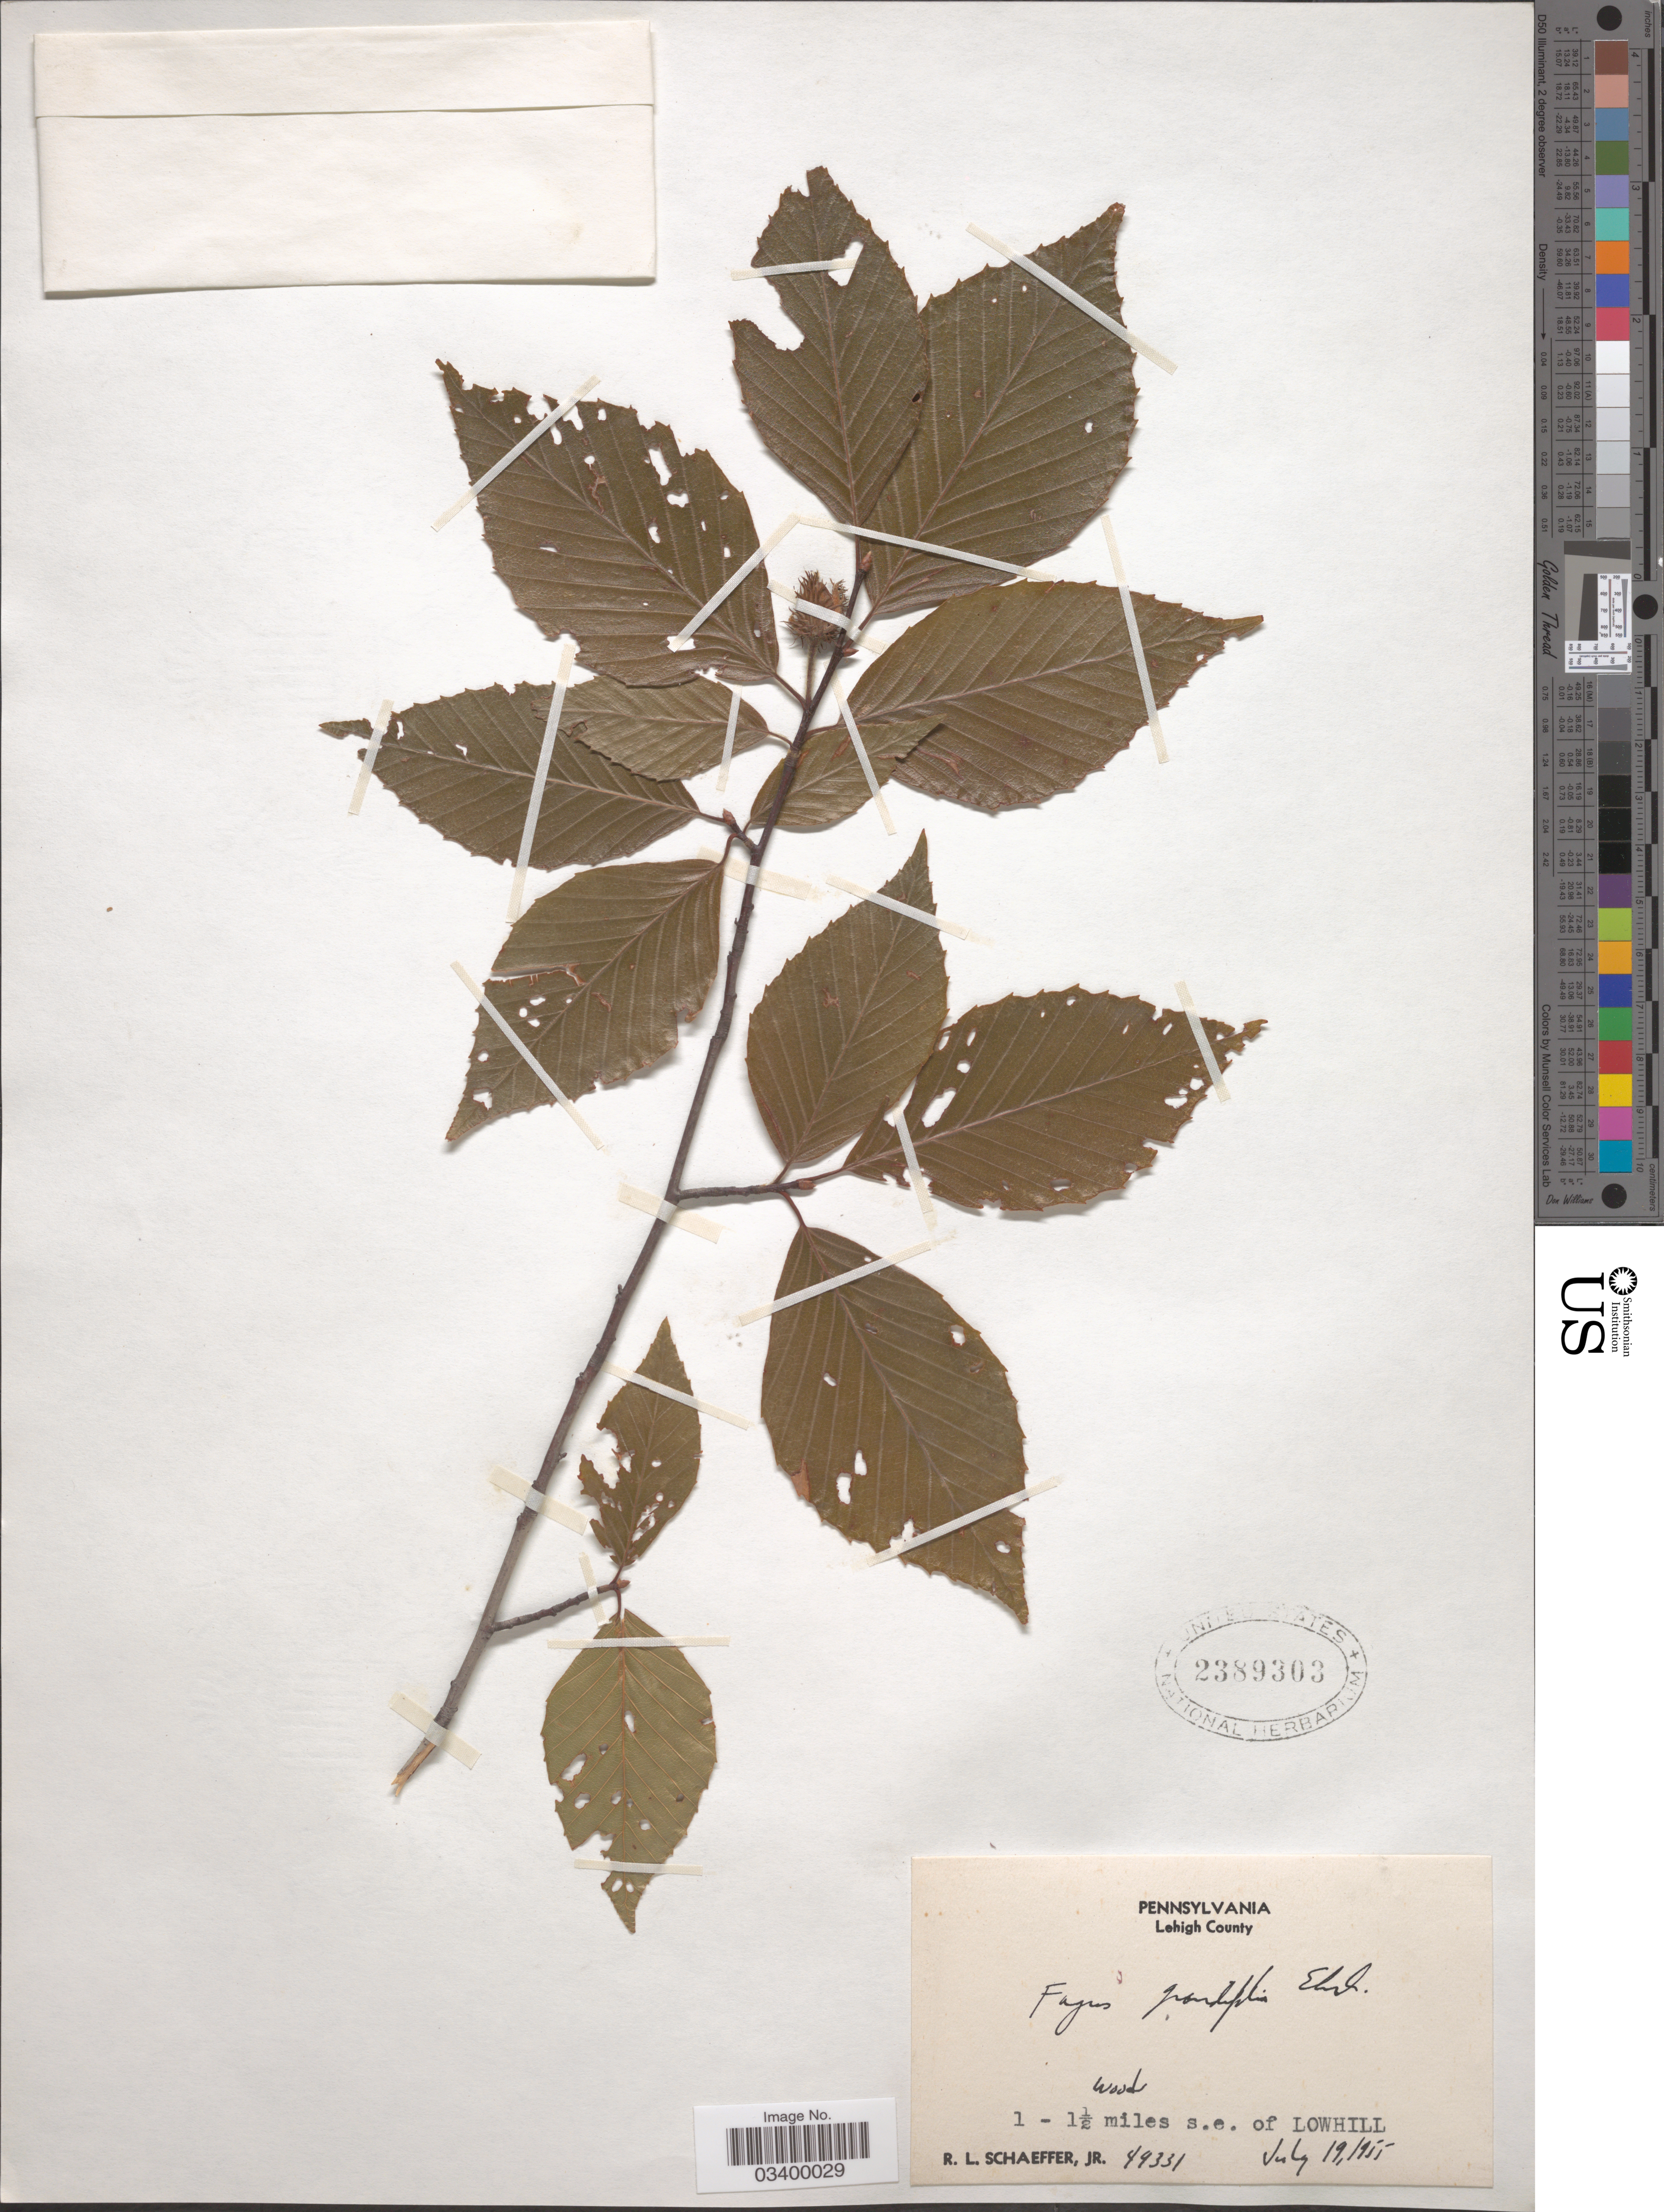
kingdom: Plantae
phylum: Tracheophyta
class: Magnoliopsida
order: Fagales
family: Fagaceae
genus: Fagus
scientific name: Fagus grandifolia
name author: Ehrh.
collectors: R. L. Schaeffer Jr.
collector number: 49331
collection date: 1955-07-19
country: United States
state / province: Pennsylvania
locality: Lehigh County. 1 - 1½ miles s.e. of Lowhill.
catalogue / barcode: US 2389303